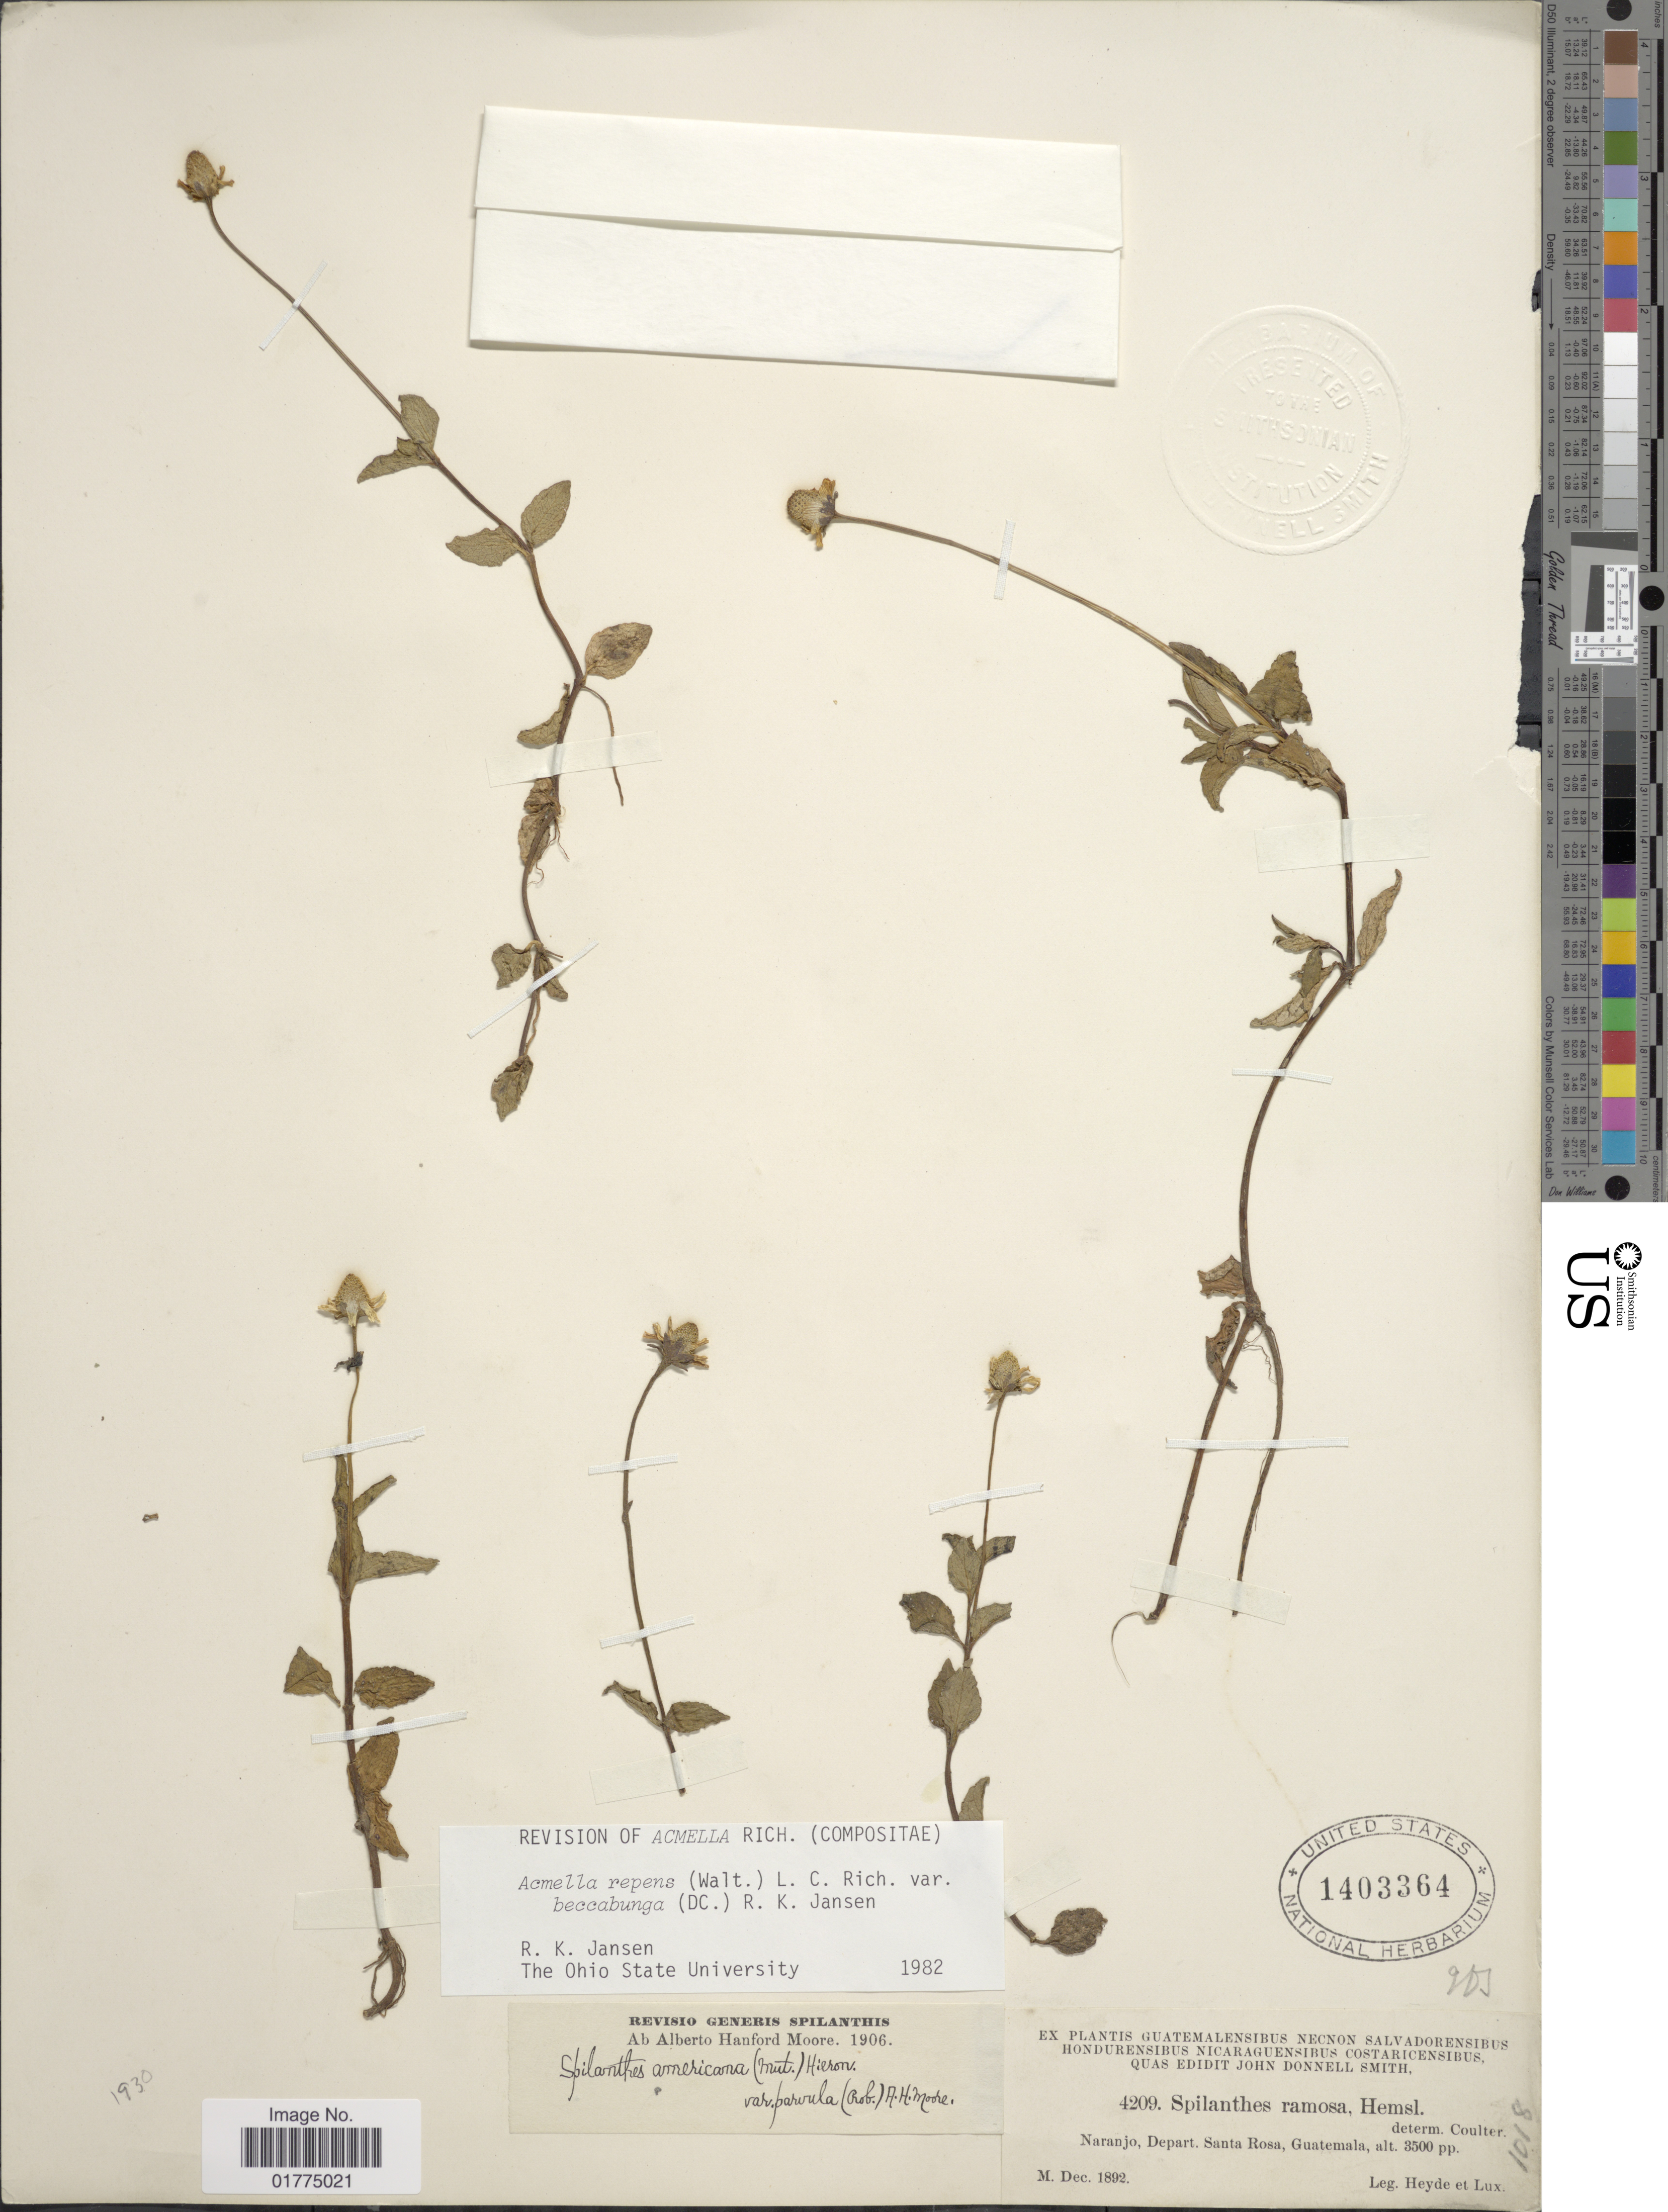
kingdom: Plantae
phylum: Tracheophyta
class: Magnoliopsida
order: Asterales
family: Asteraceae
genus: Acmella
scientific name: Acmella repens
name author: (Walter) Rich.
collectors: Heyde & Lux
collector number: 4209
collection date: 1892-12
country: Guatemala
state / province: Santa Rosa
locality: Naranjo, Depart. Santa Rosa, Guatemala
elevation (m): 1067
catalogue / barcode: US 1403364